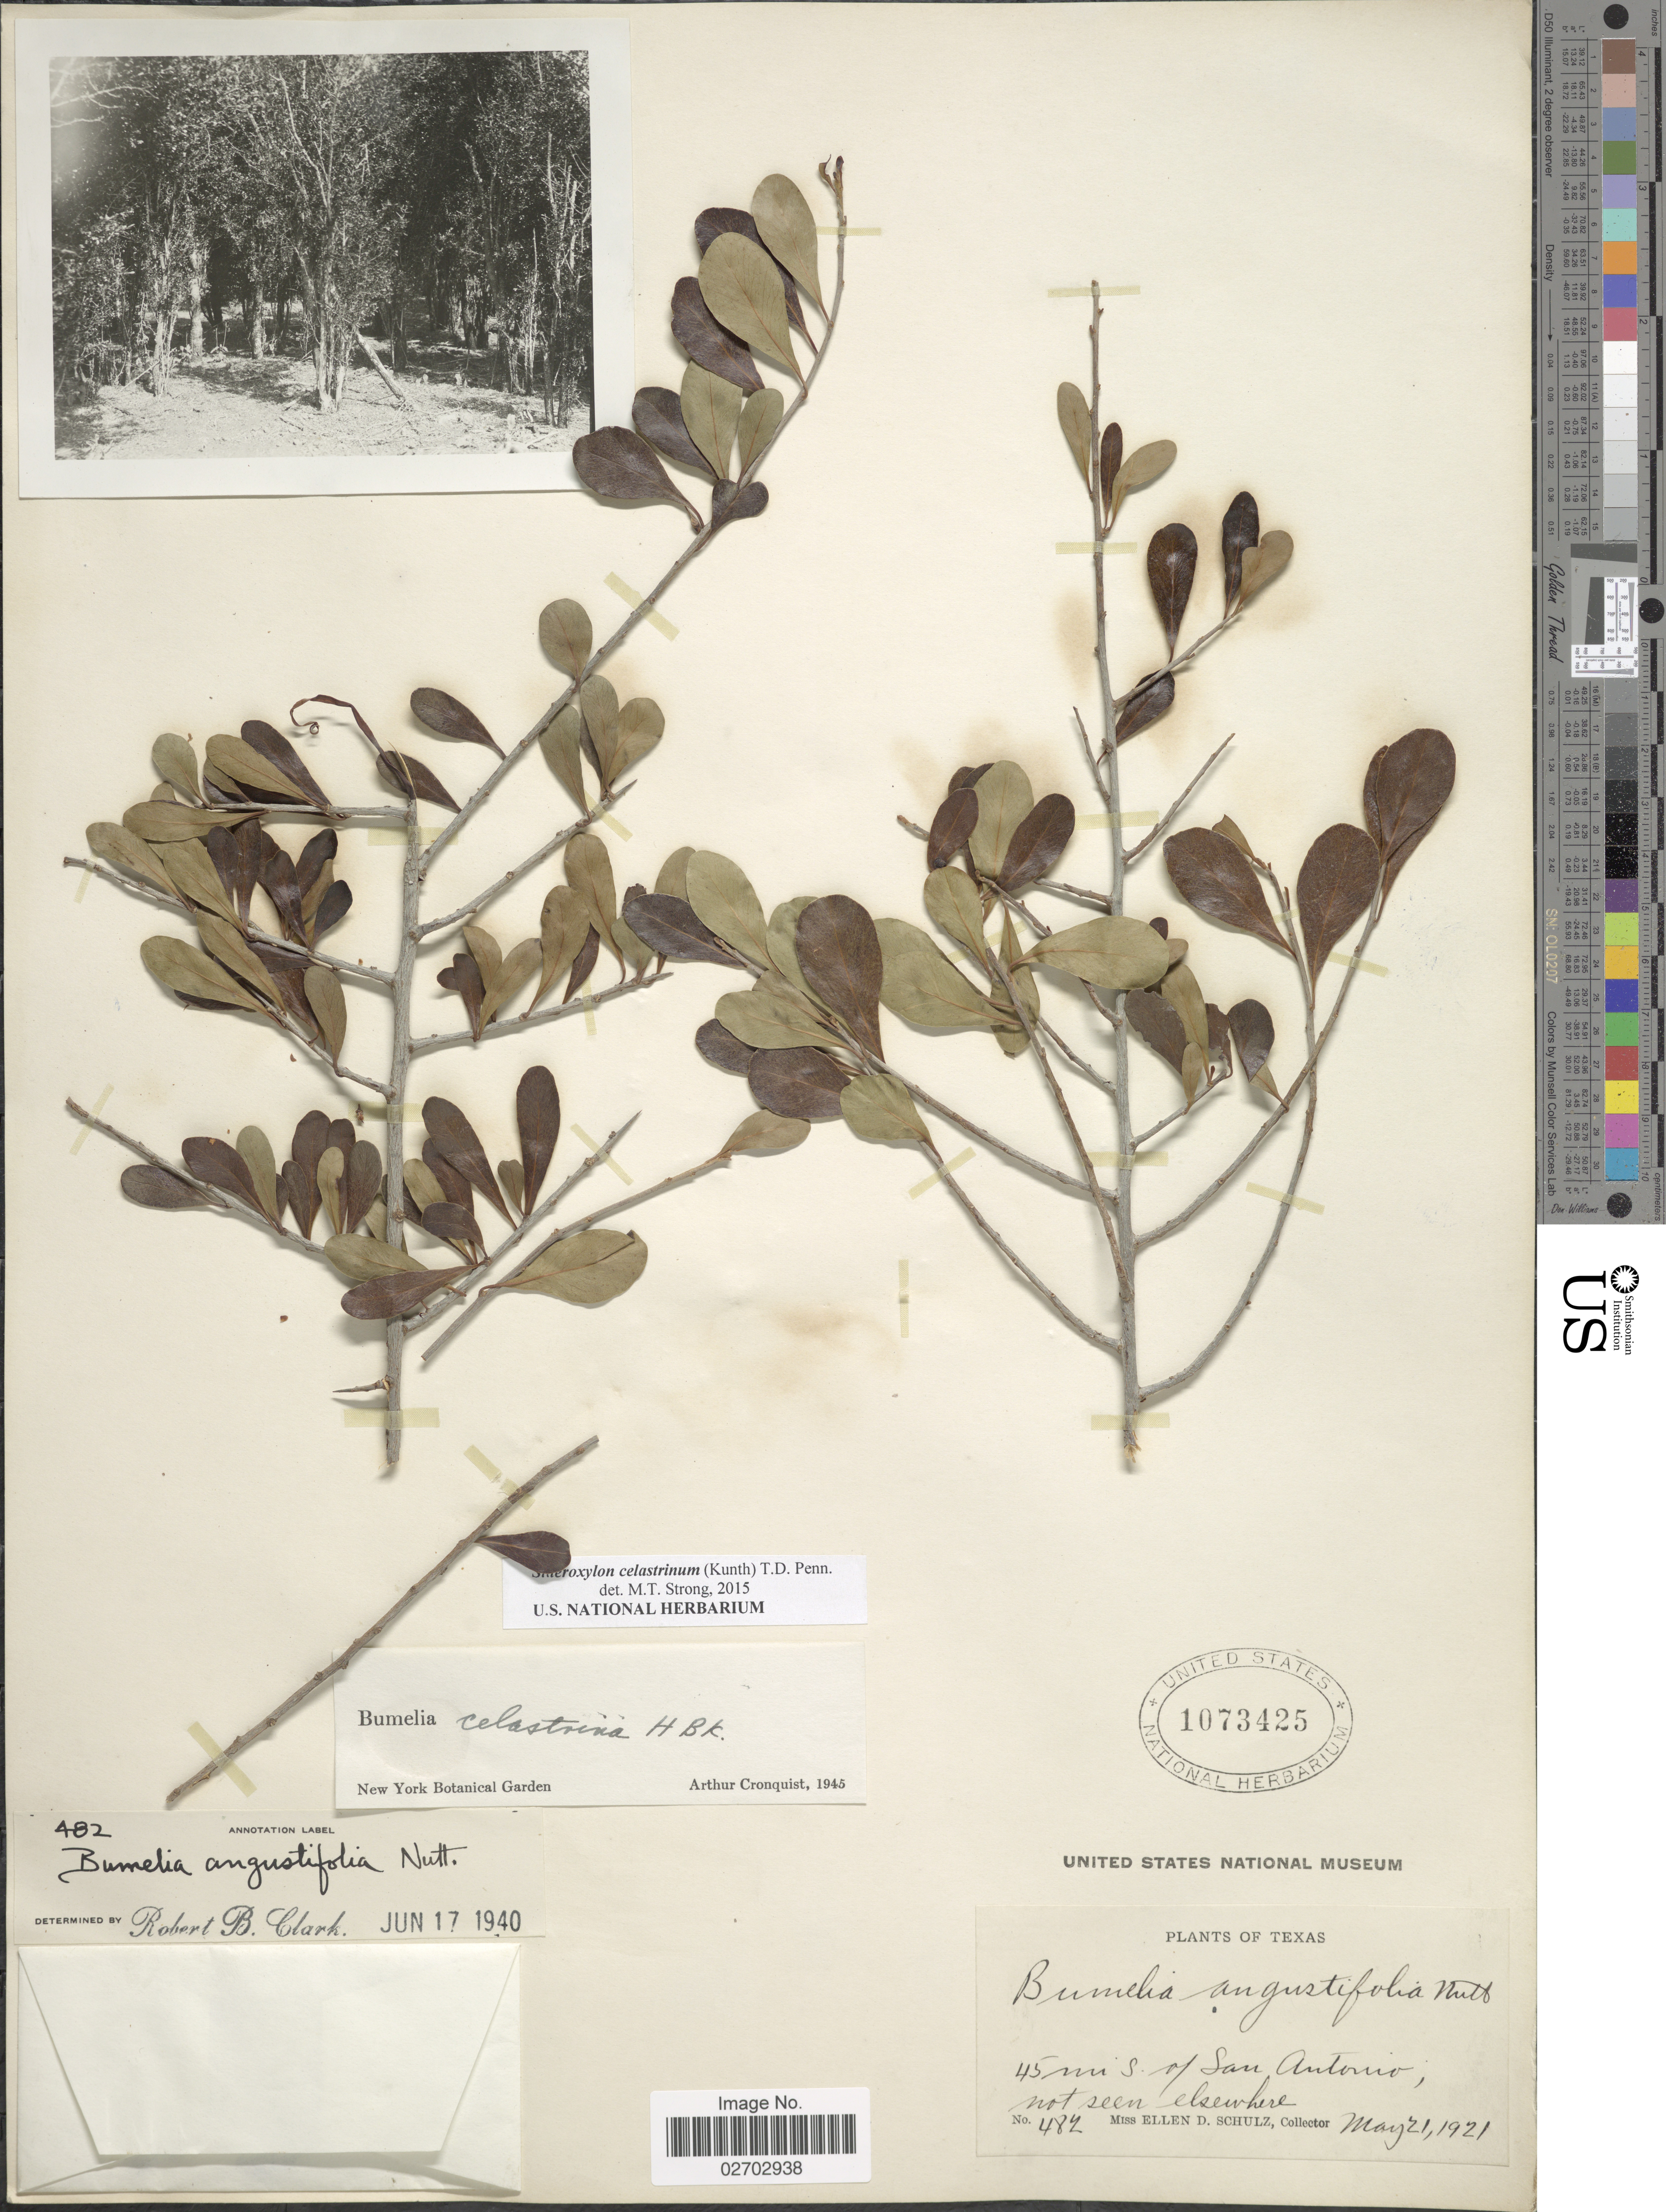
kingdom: Plantae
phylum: Tracheophyta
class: Magnoliopsida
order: Ericales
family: Sapotaceae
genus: Sideroxylon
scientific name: Sideroxylon celastrinum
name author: (Kunth) T.D. Penn.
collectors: E. D. Schulz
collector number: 482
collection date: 1921-05-21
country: United States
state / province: Texas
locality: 45 mi S. of San Antonio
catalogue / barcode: US 1073425